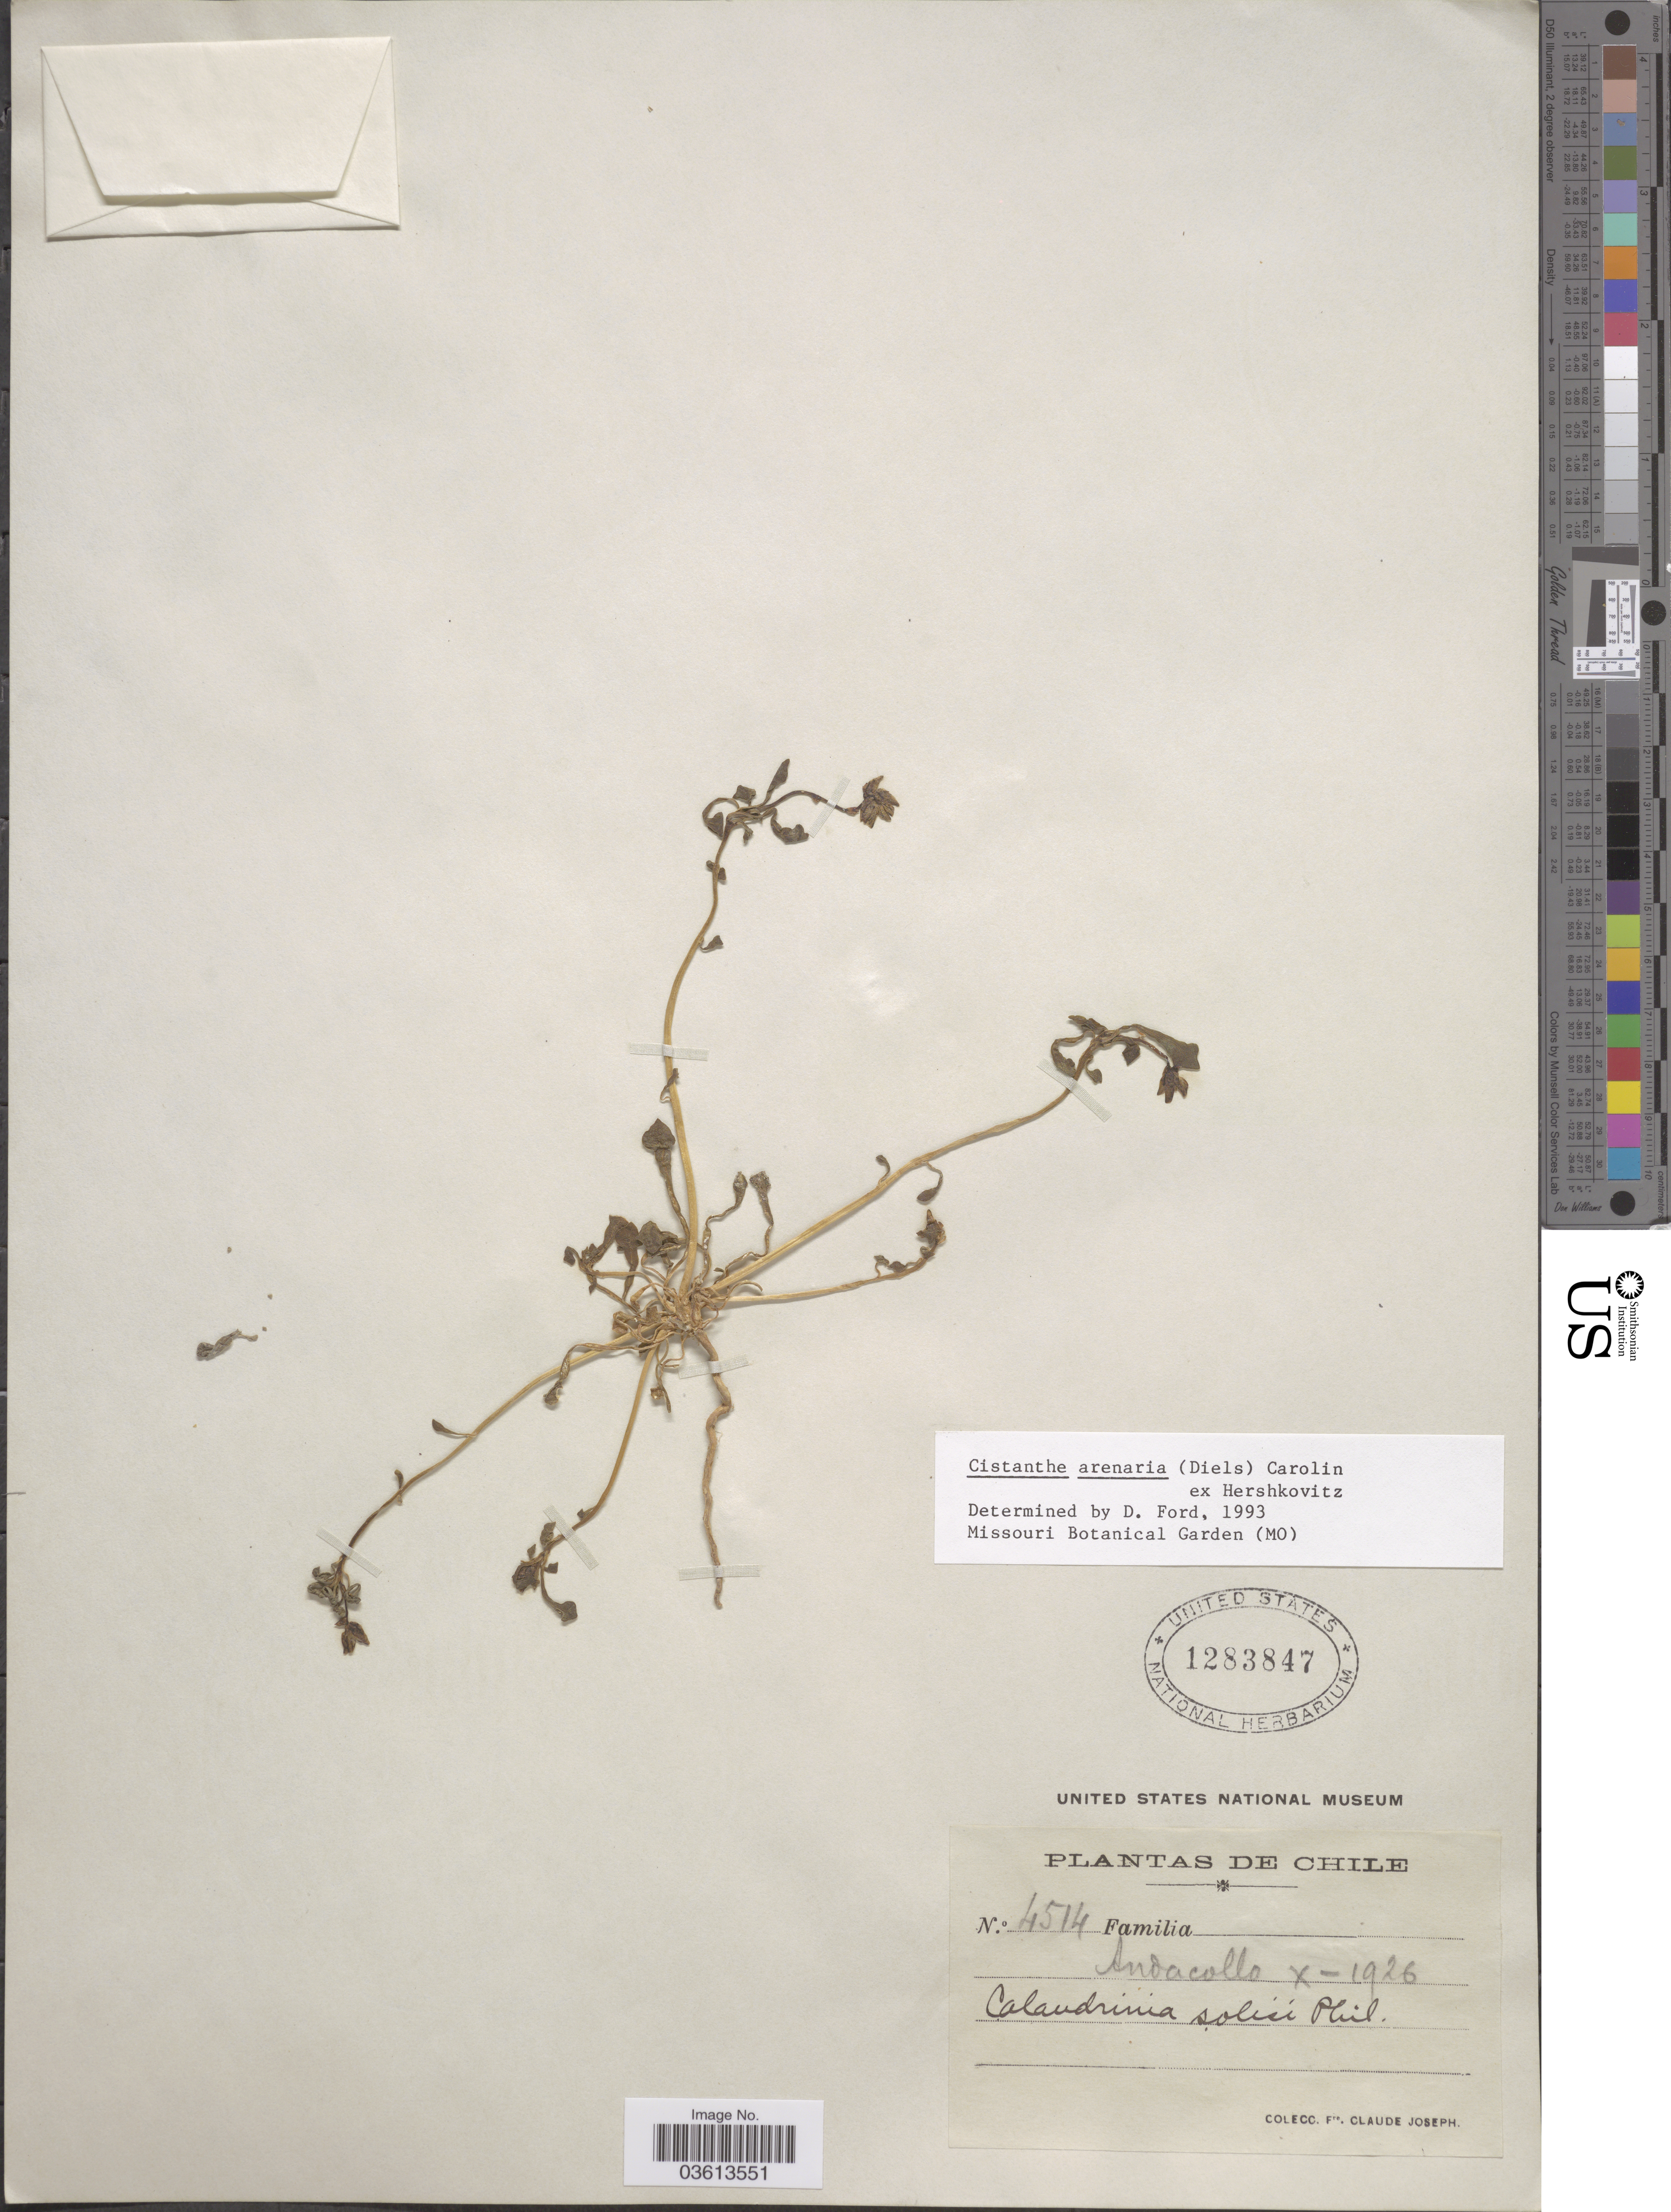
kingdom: Plantae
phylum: Tracheophyta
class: Magnoliopsida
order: Caryophyllales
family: Montiaceae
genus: Cistanthe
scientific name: Cistanthe arenaria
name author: (Cham.) Carolin ex Hershk.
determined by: Ford, D.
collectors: Bro. Claude-Joseph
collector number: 4514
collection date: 1926-10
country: Chile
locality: Andacollo.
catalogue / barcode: US 1283847